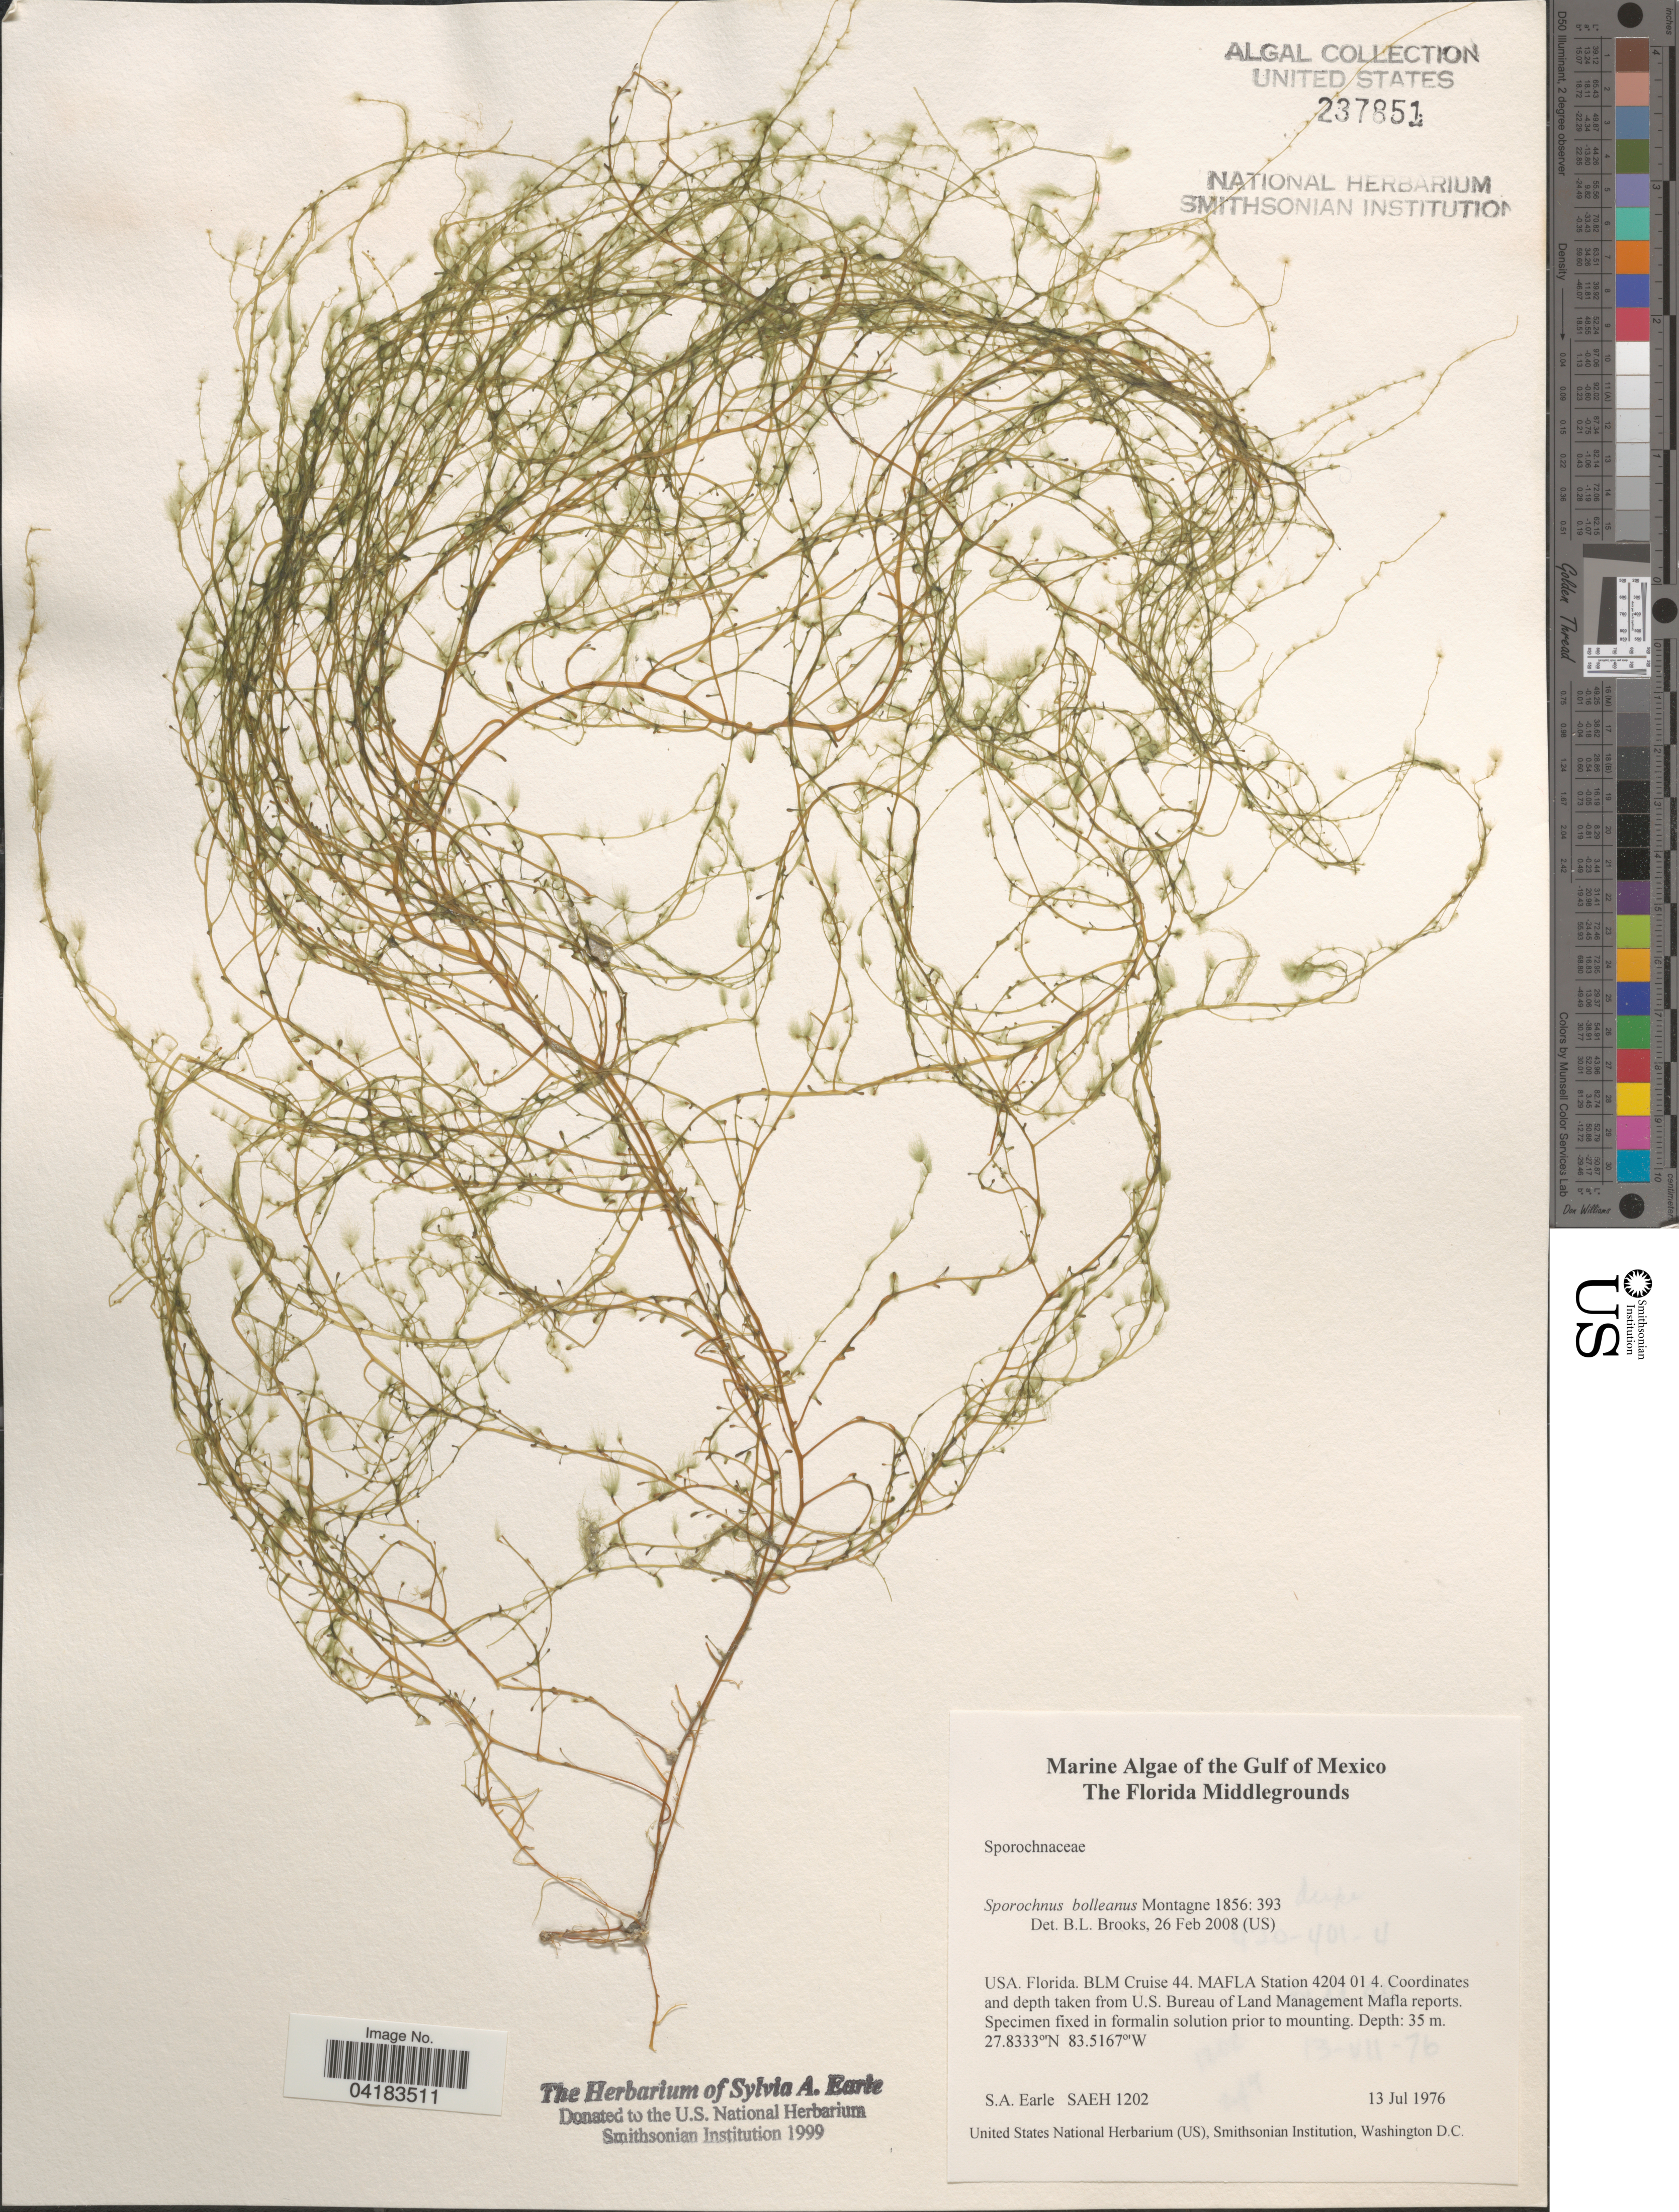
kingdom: Chromista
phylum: Ochrophyta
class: Phaeophyceae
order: Sporochnales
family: Sporochnaceae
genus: Sporochnus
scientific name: Sporochnus bolleanus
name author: Mont.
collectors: S. A. Earle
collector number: SAEH1202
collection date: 1976-07-13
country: United States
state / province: Florida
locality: The Gulf of Mexico. The Florida Middlegrounds. BLM Cruise 44. MAFLA Station 4204 01 4. Coordinates and depth taken from U.S. Bureau of Land Management Mafla reports.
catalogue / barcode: US 237851